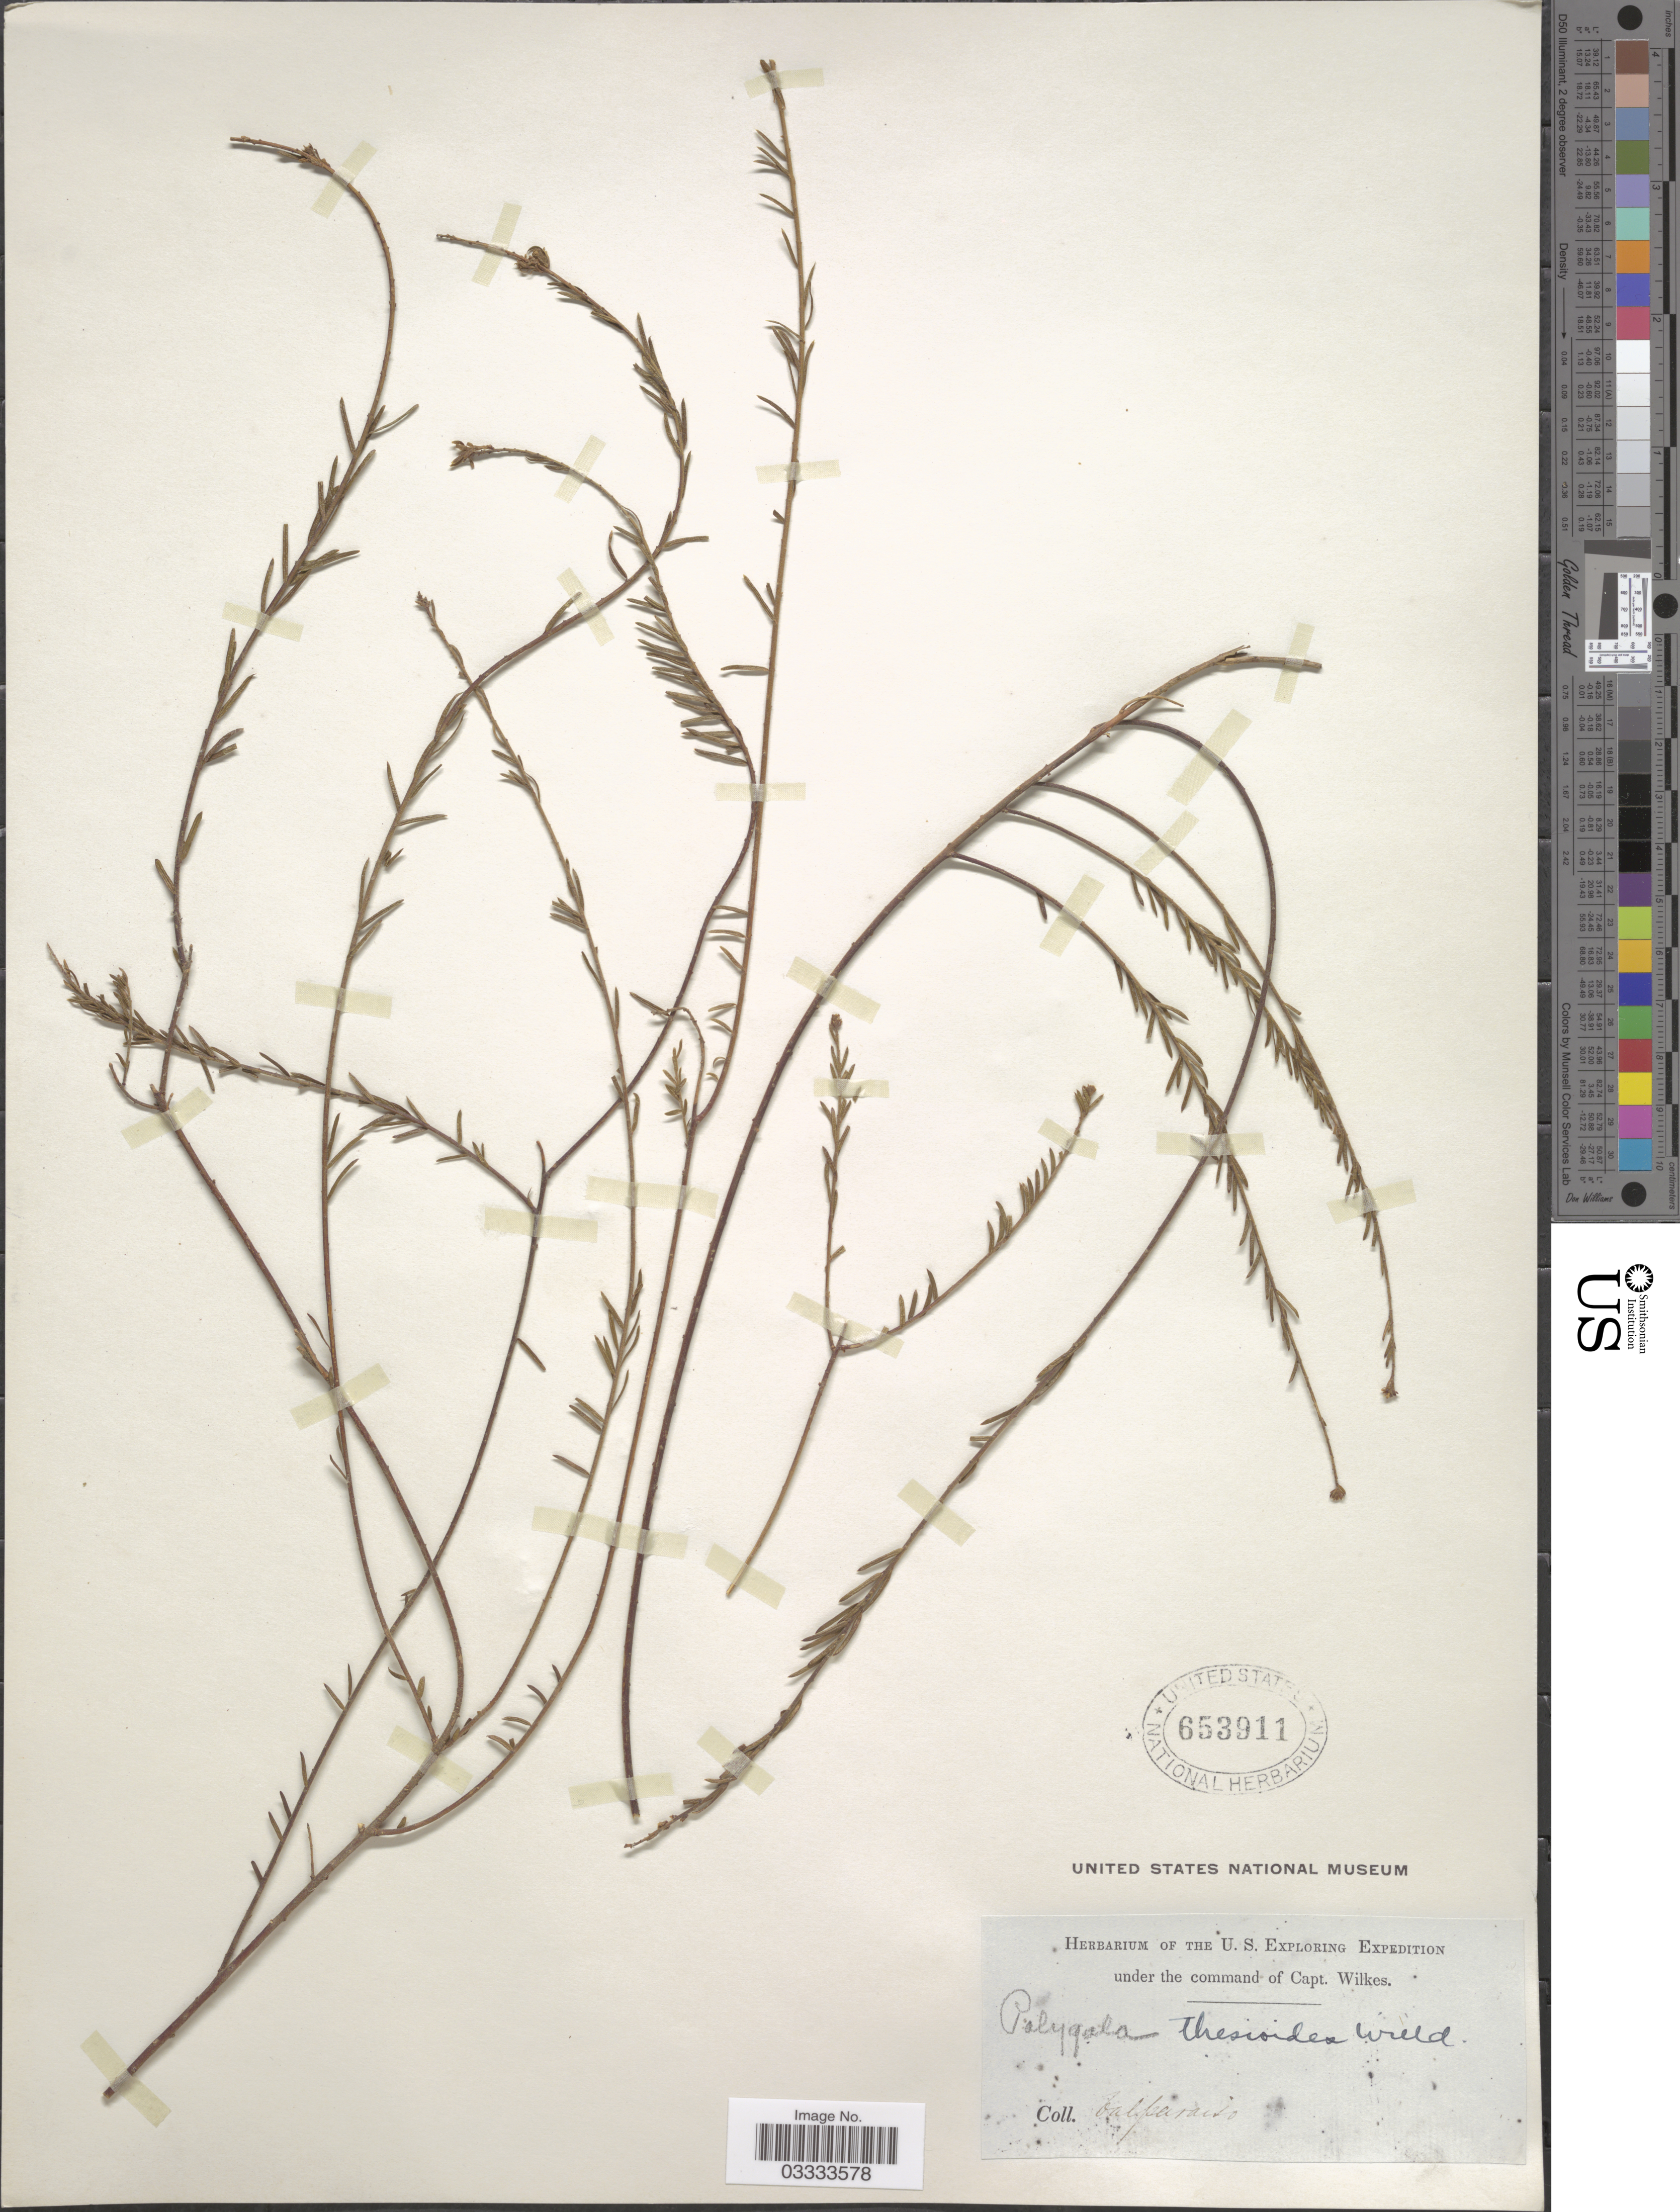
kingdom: Plantae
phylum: Tracheophyta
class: Magnoliopsida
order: Fabales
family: Polygalaceae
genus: Polygala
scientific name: Polygala gnidioides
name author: Willd.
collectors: U.S. Explor. Exped.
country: Chile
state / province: Valparaíso (V)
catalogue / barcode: US 653911